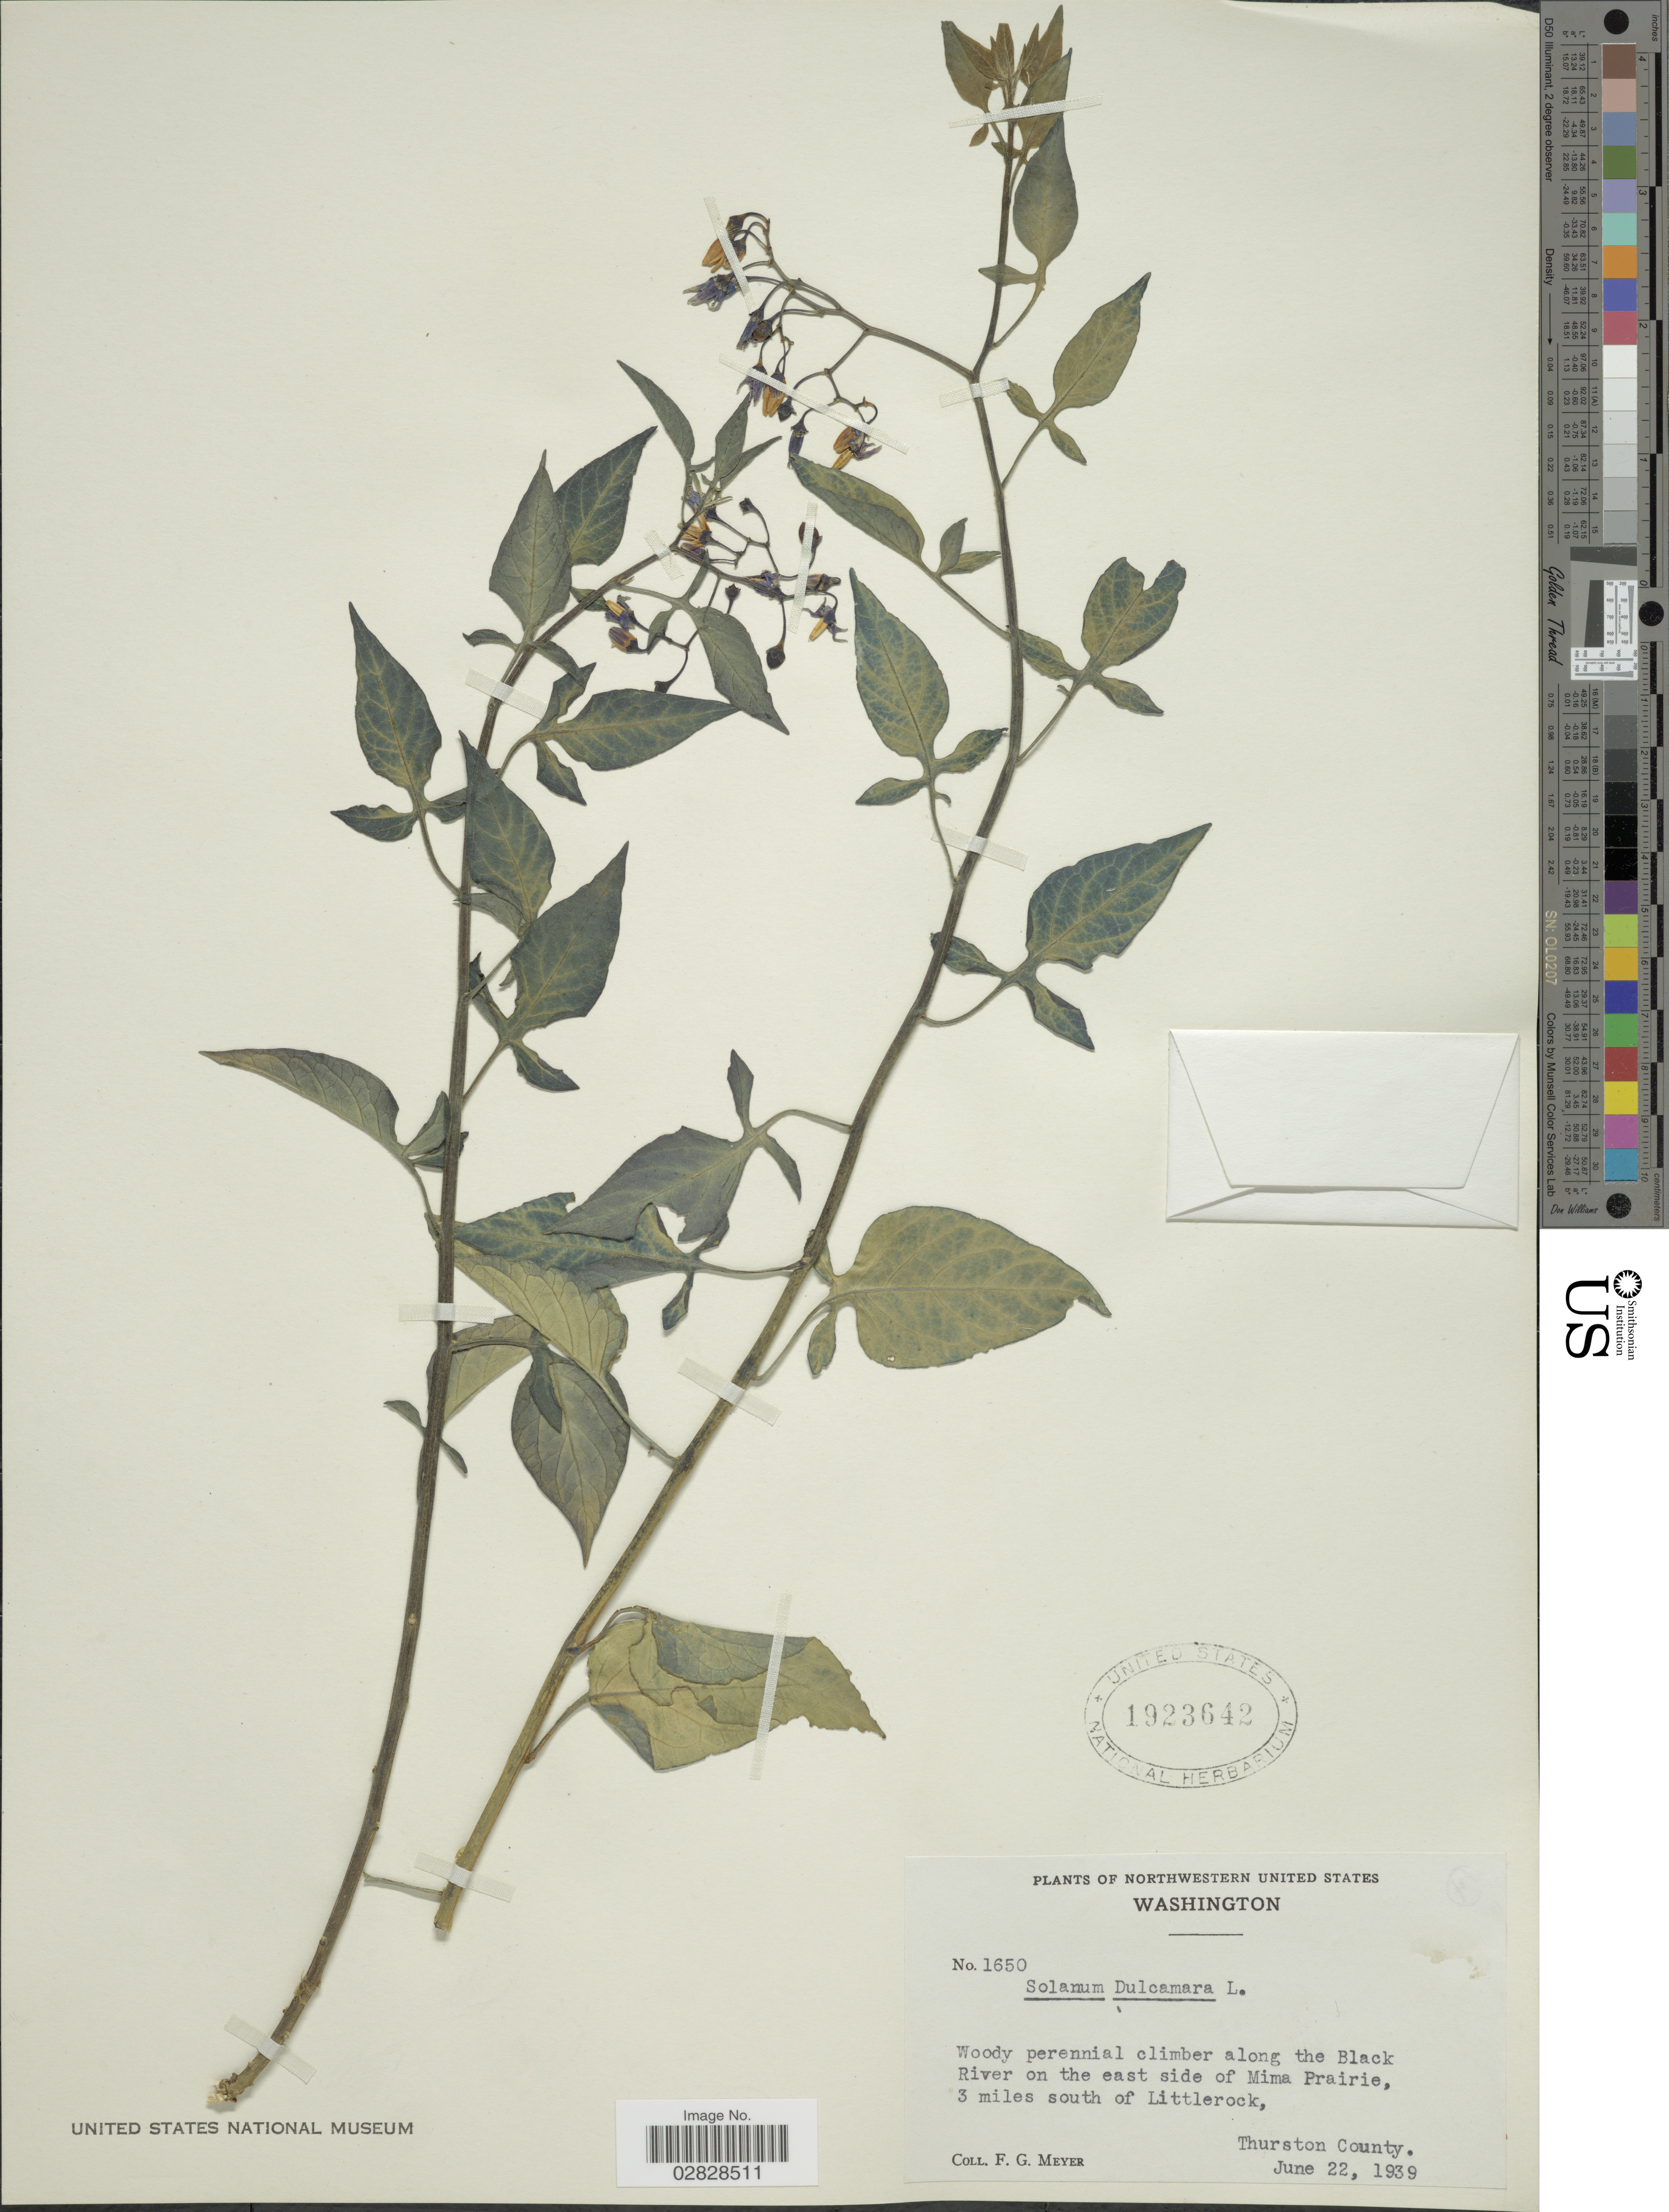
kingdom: Plantae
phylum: Tracheophyta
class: Magnoliopsida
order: Solanales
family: Solanaceae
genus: Solanum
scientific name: Solanum dulcamara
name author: L.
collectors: F. G. Meyer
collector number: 1650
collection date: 1939-06-22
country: United States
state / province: Washington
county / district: Thurston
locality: along the Black River on the east side of Mima Prairie, 3 miles south of Littlerock. Thurston County.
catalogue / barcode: US 1923642